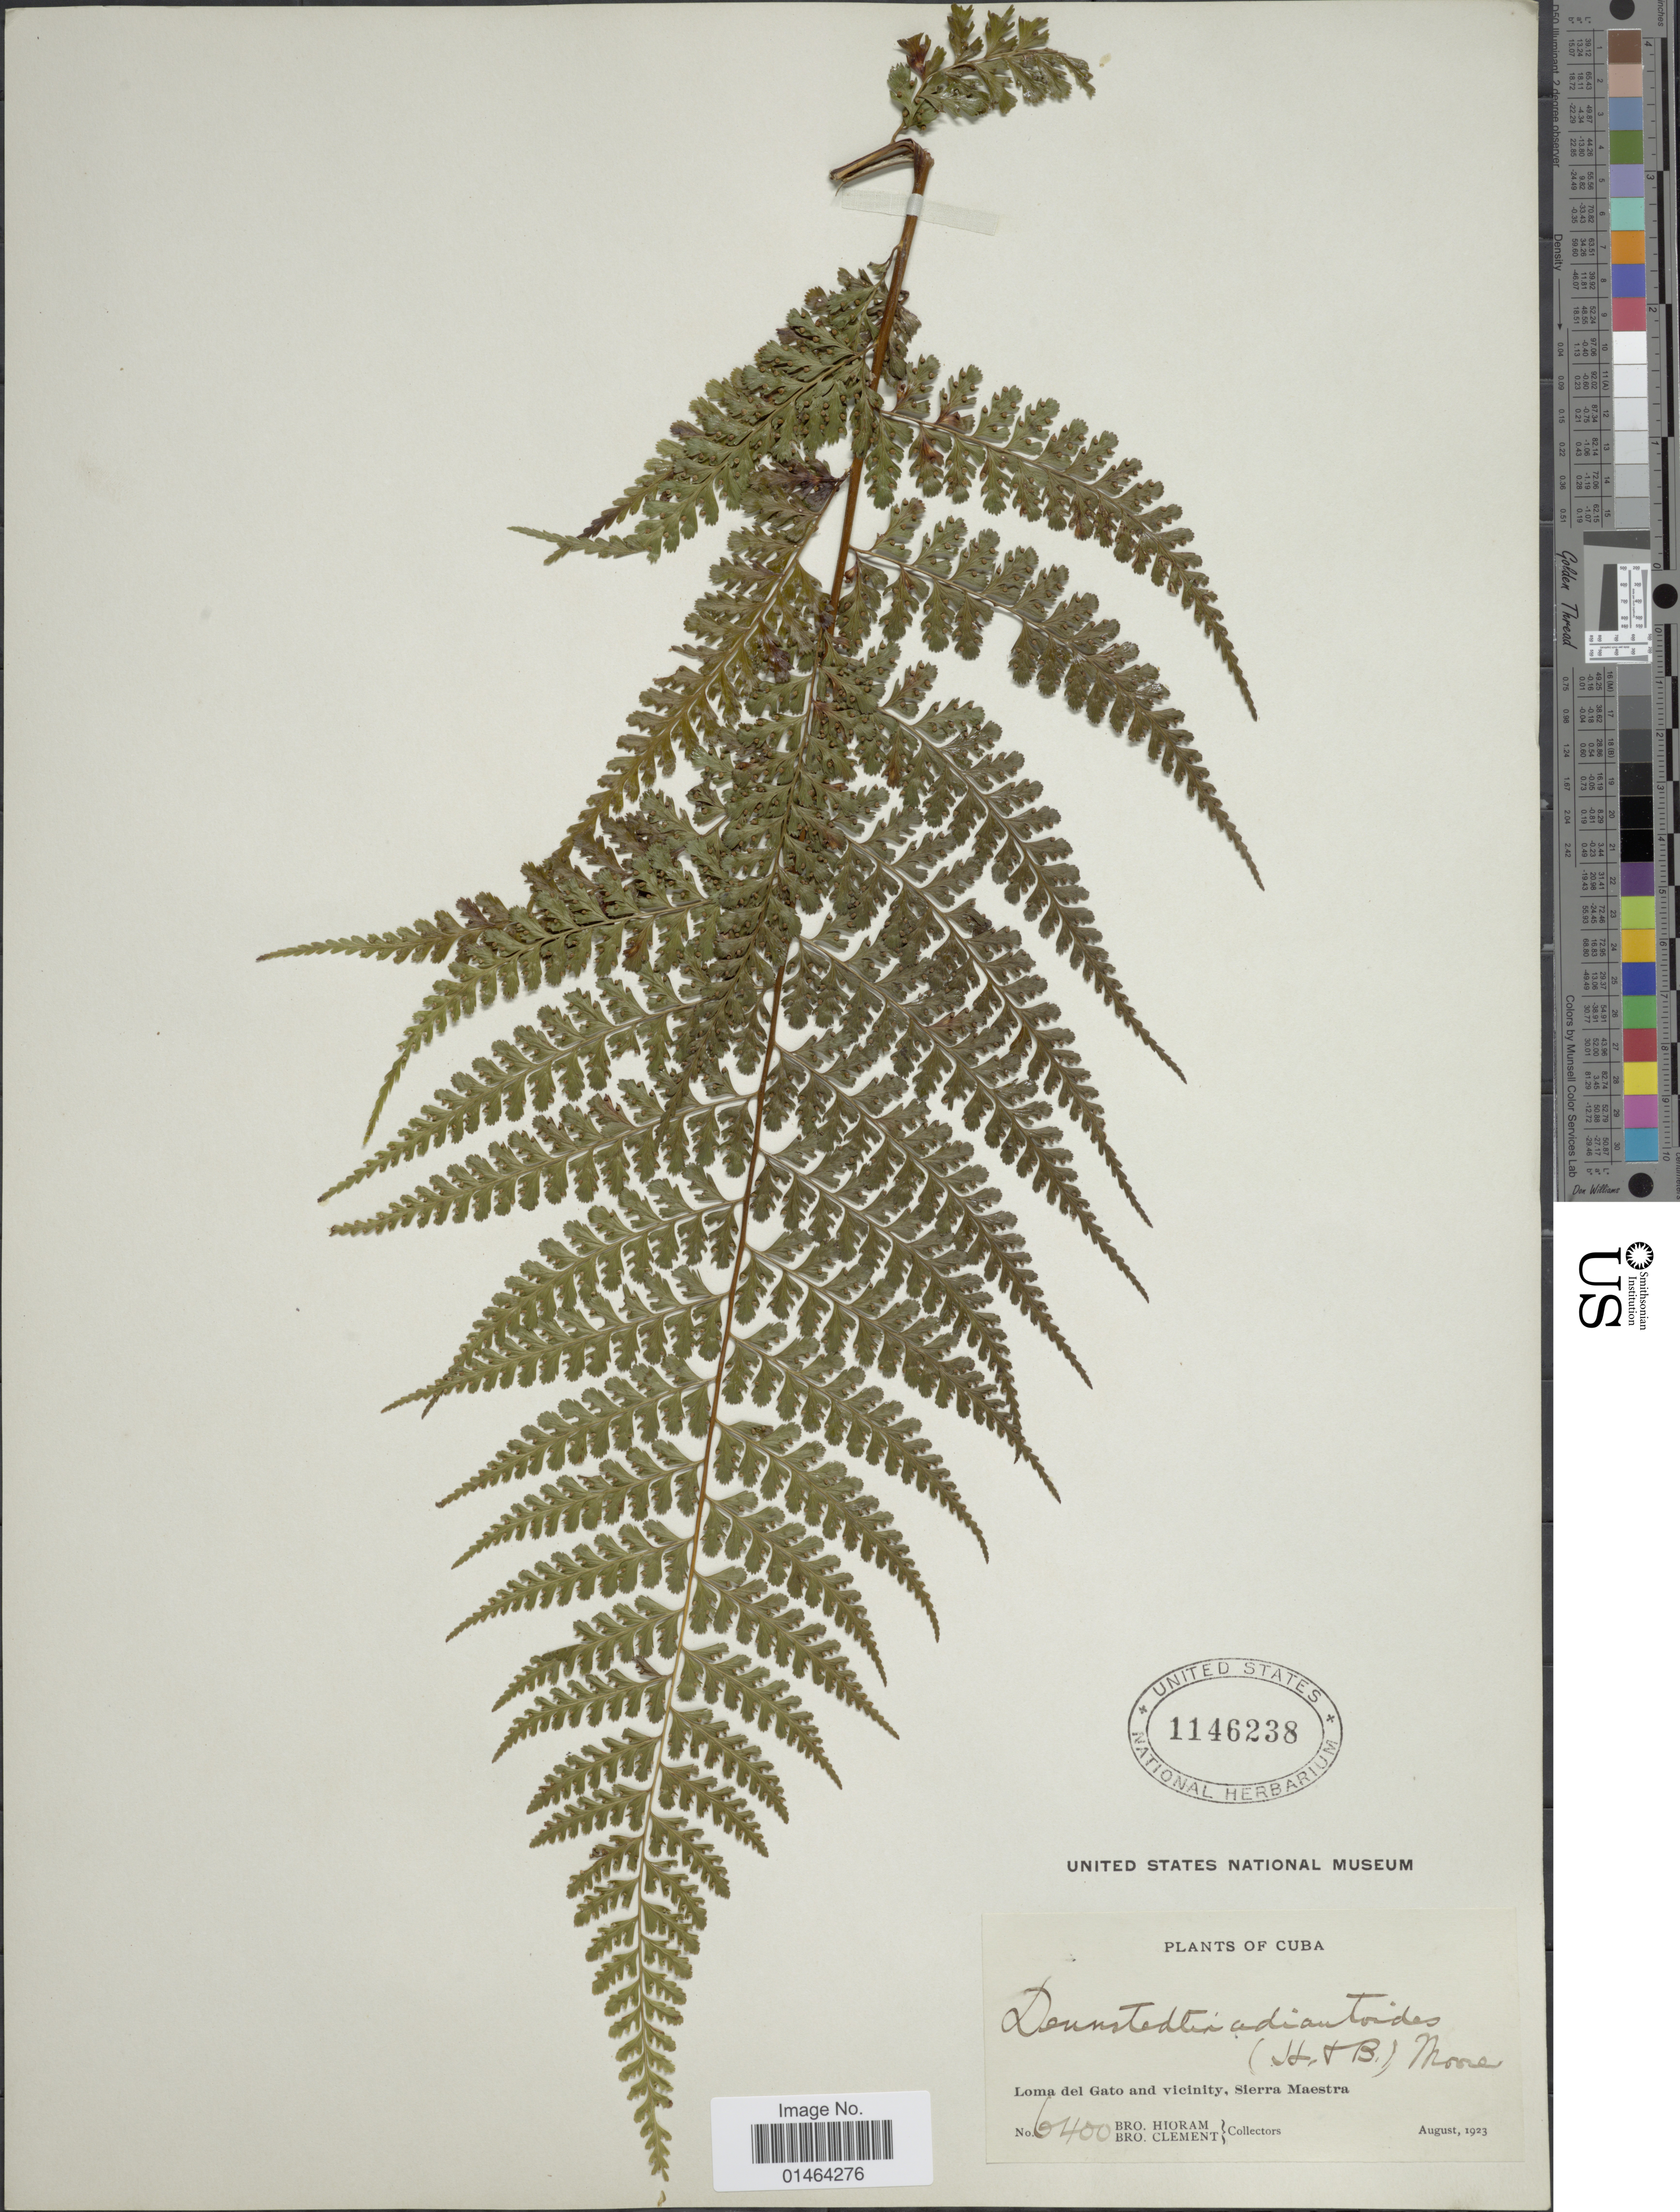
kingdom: Plantae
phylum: Tracheophyta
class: Polypodiopsida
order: Polypodiales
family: Dennstaedtiaceae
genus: Dennstaedtia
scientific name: Dennstaedtia bipinnata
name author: (Cav.) Maxon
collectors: Bro. Hioram & C. Maurel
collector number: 6400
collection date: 1923-08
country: Cuba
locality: Loma del Gato and vicinity, Sierra Maestra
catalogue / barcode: US 1146238